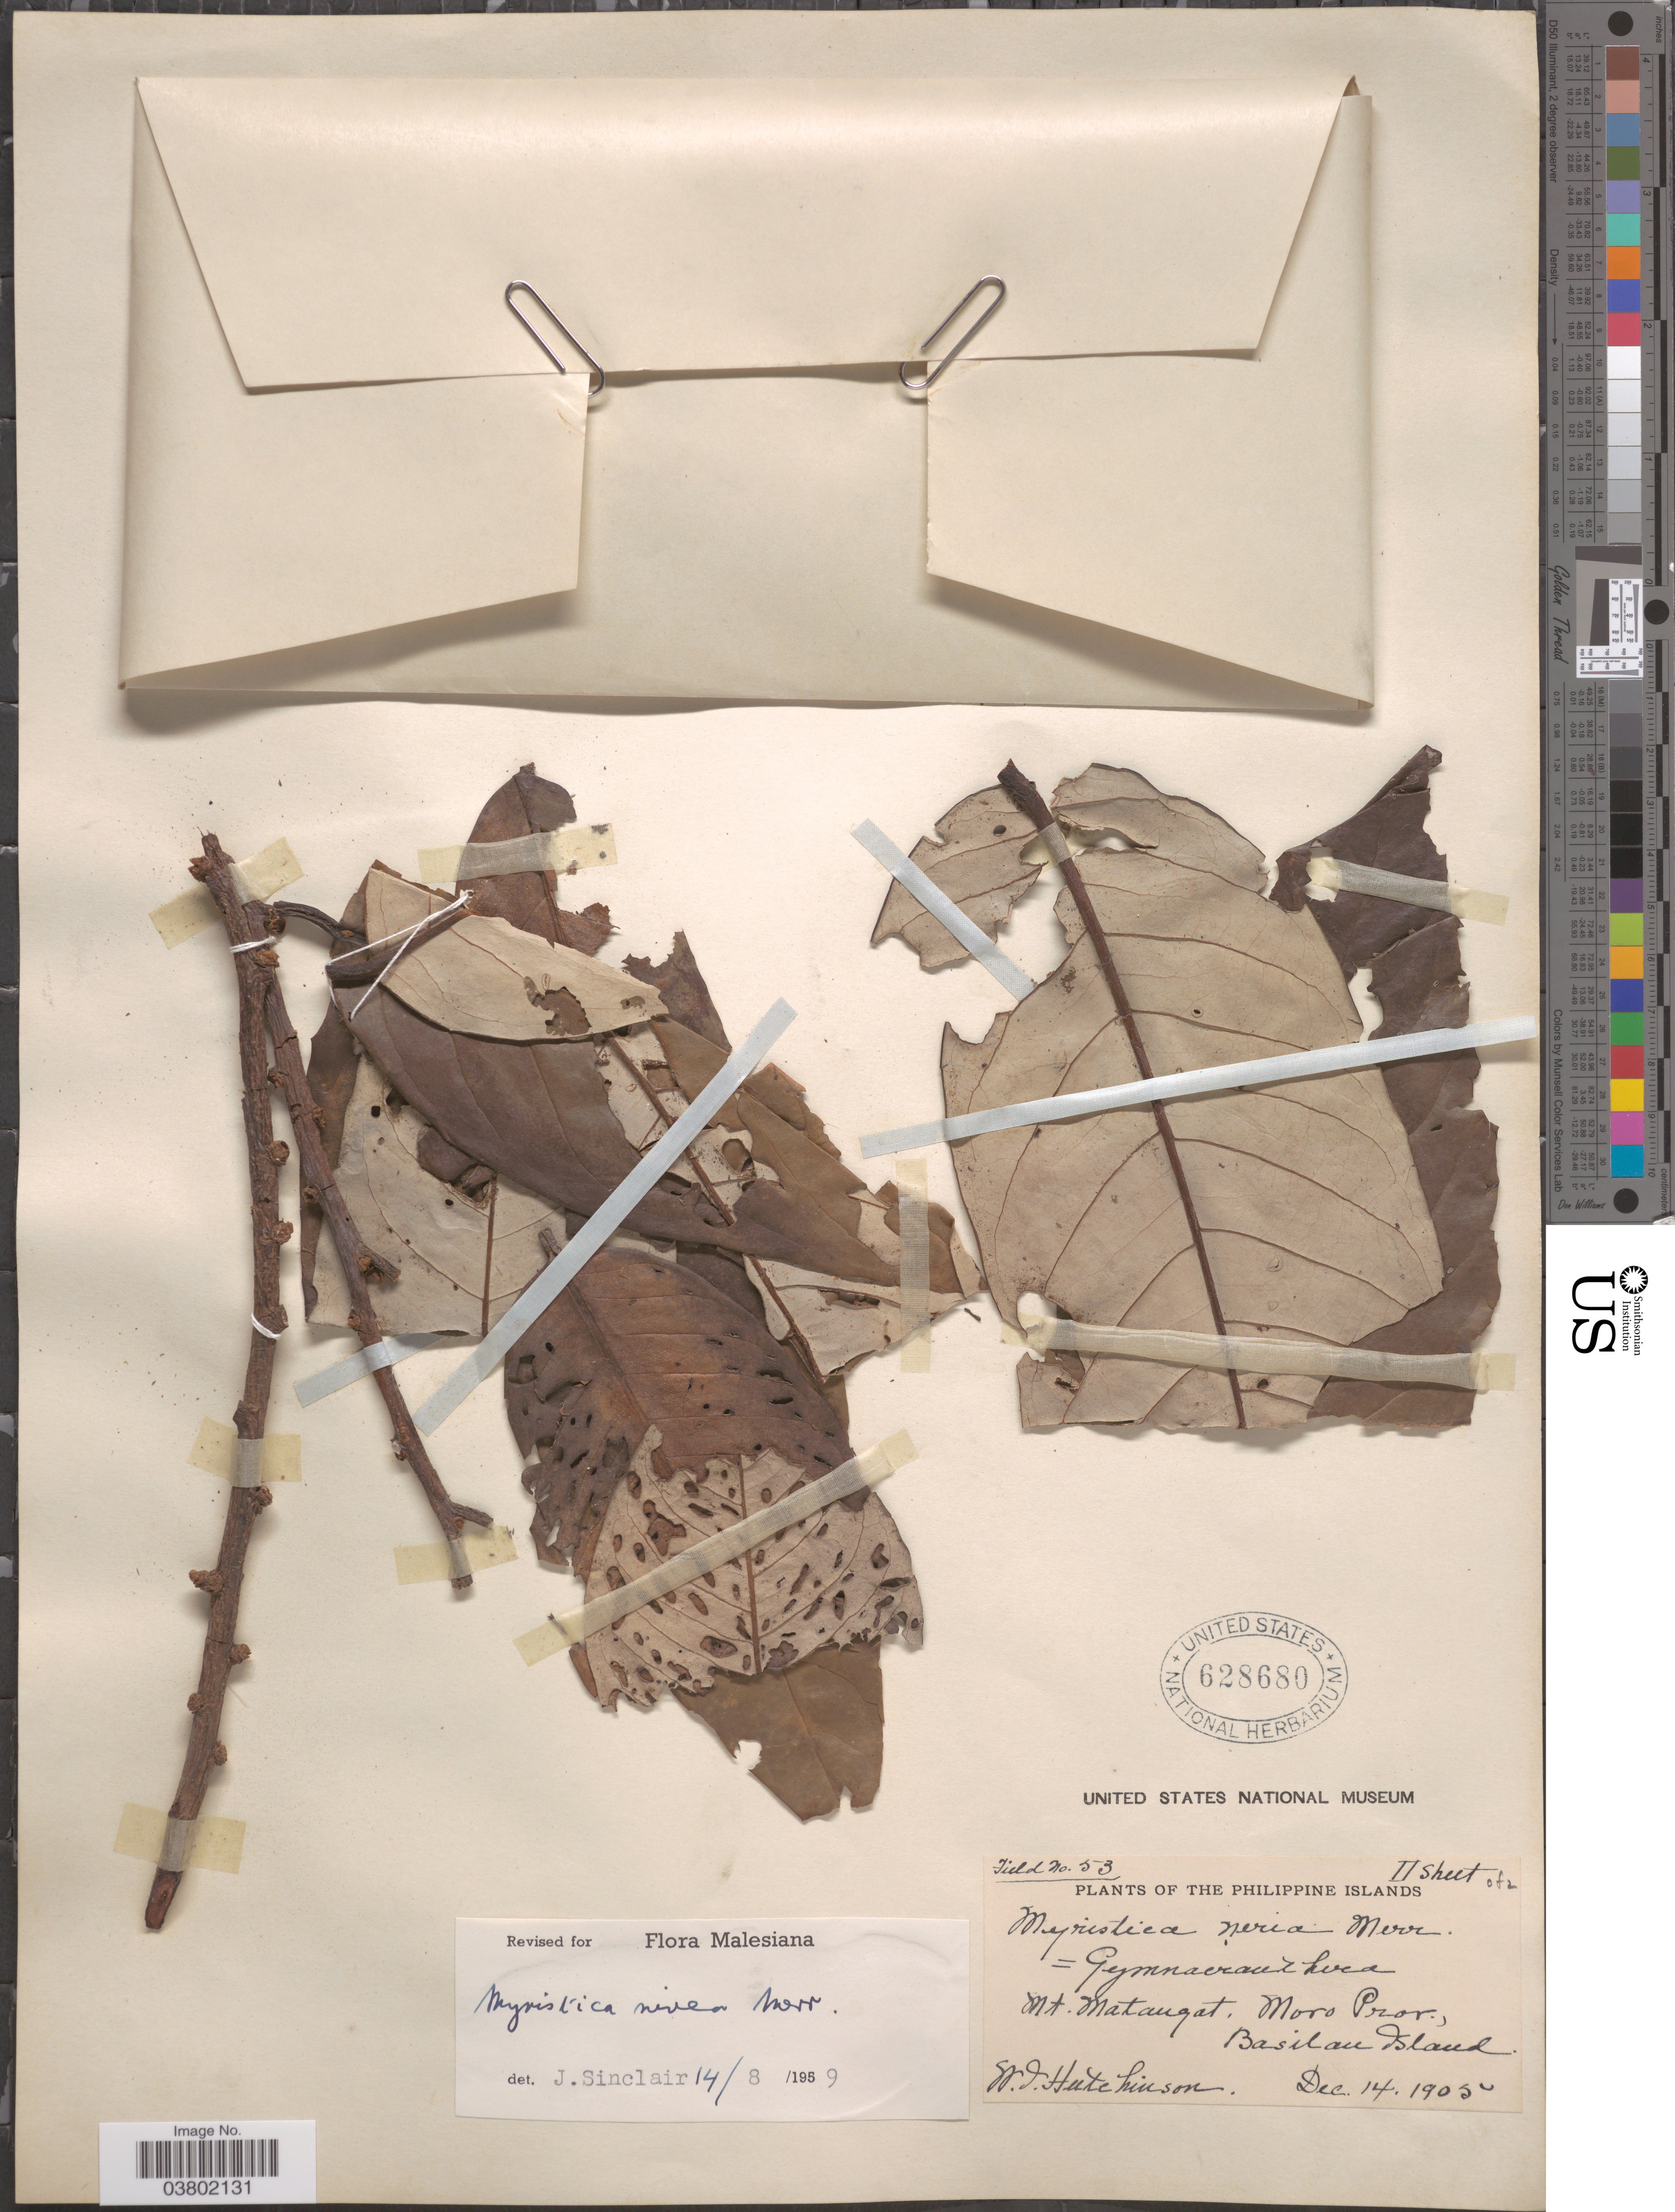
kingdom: Plantae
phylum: Tracheophyta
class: Magnoliopsida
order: Magnoliales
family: Myristicaceae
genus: Myristica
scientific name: Myristica philippensis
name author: Lam.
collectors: W. I. Hutchinson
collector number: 53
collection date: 1905-12-14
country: Philippines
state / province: Muslim Mindanao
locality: Mt. Mataugat, Moro Prov., Basilan Island.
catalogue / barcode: US 628680